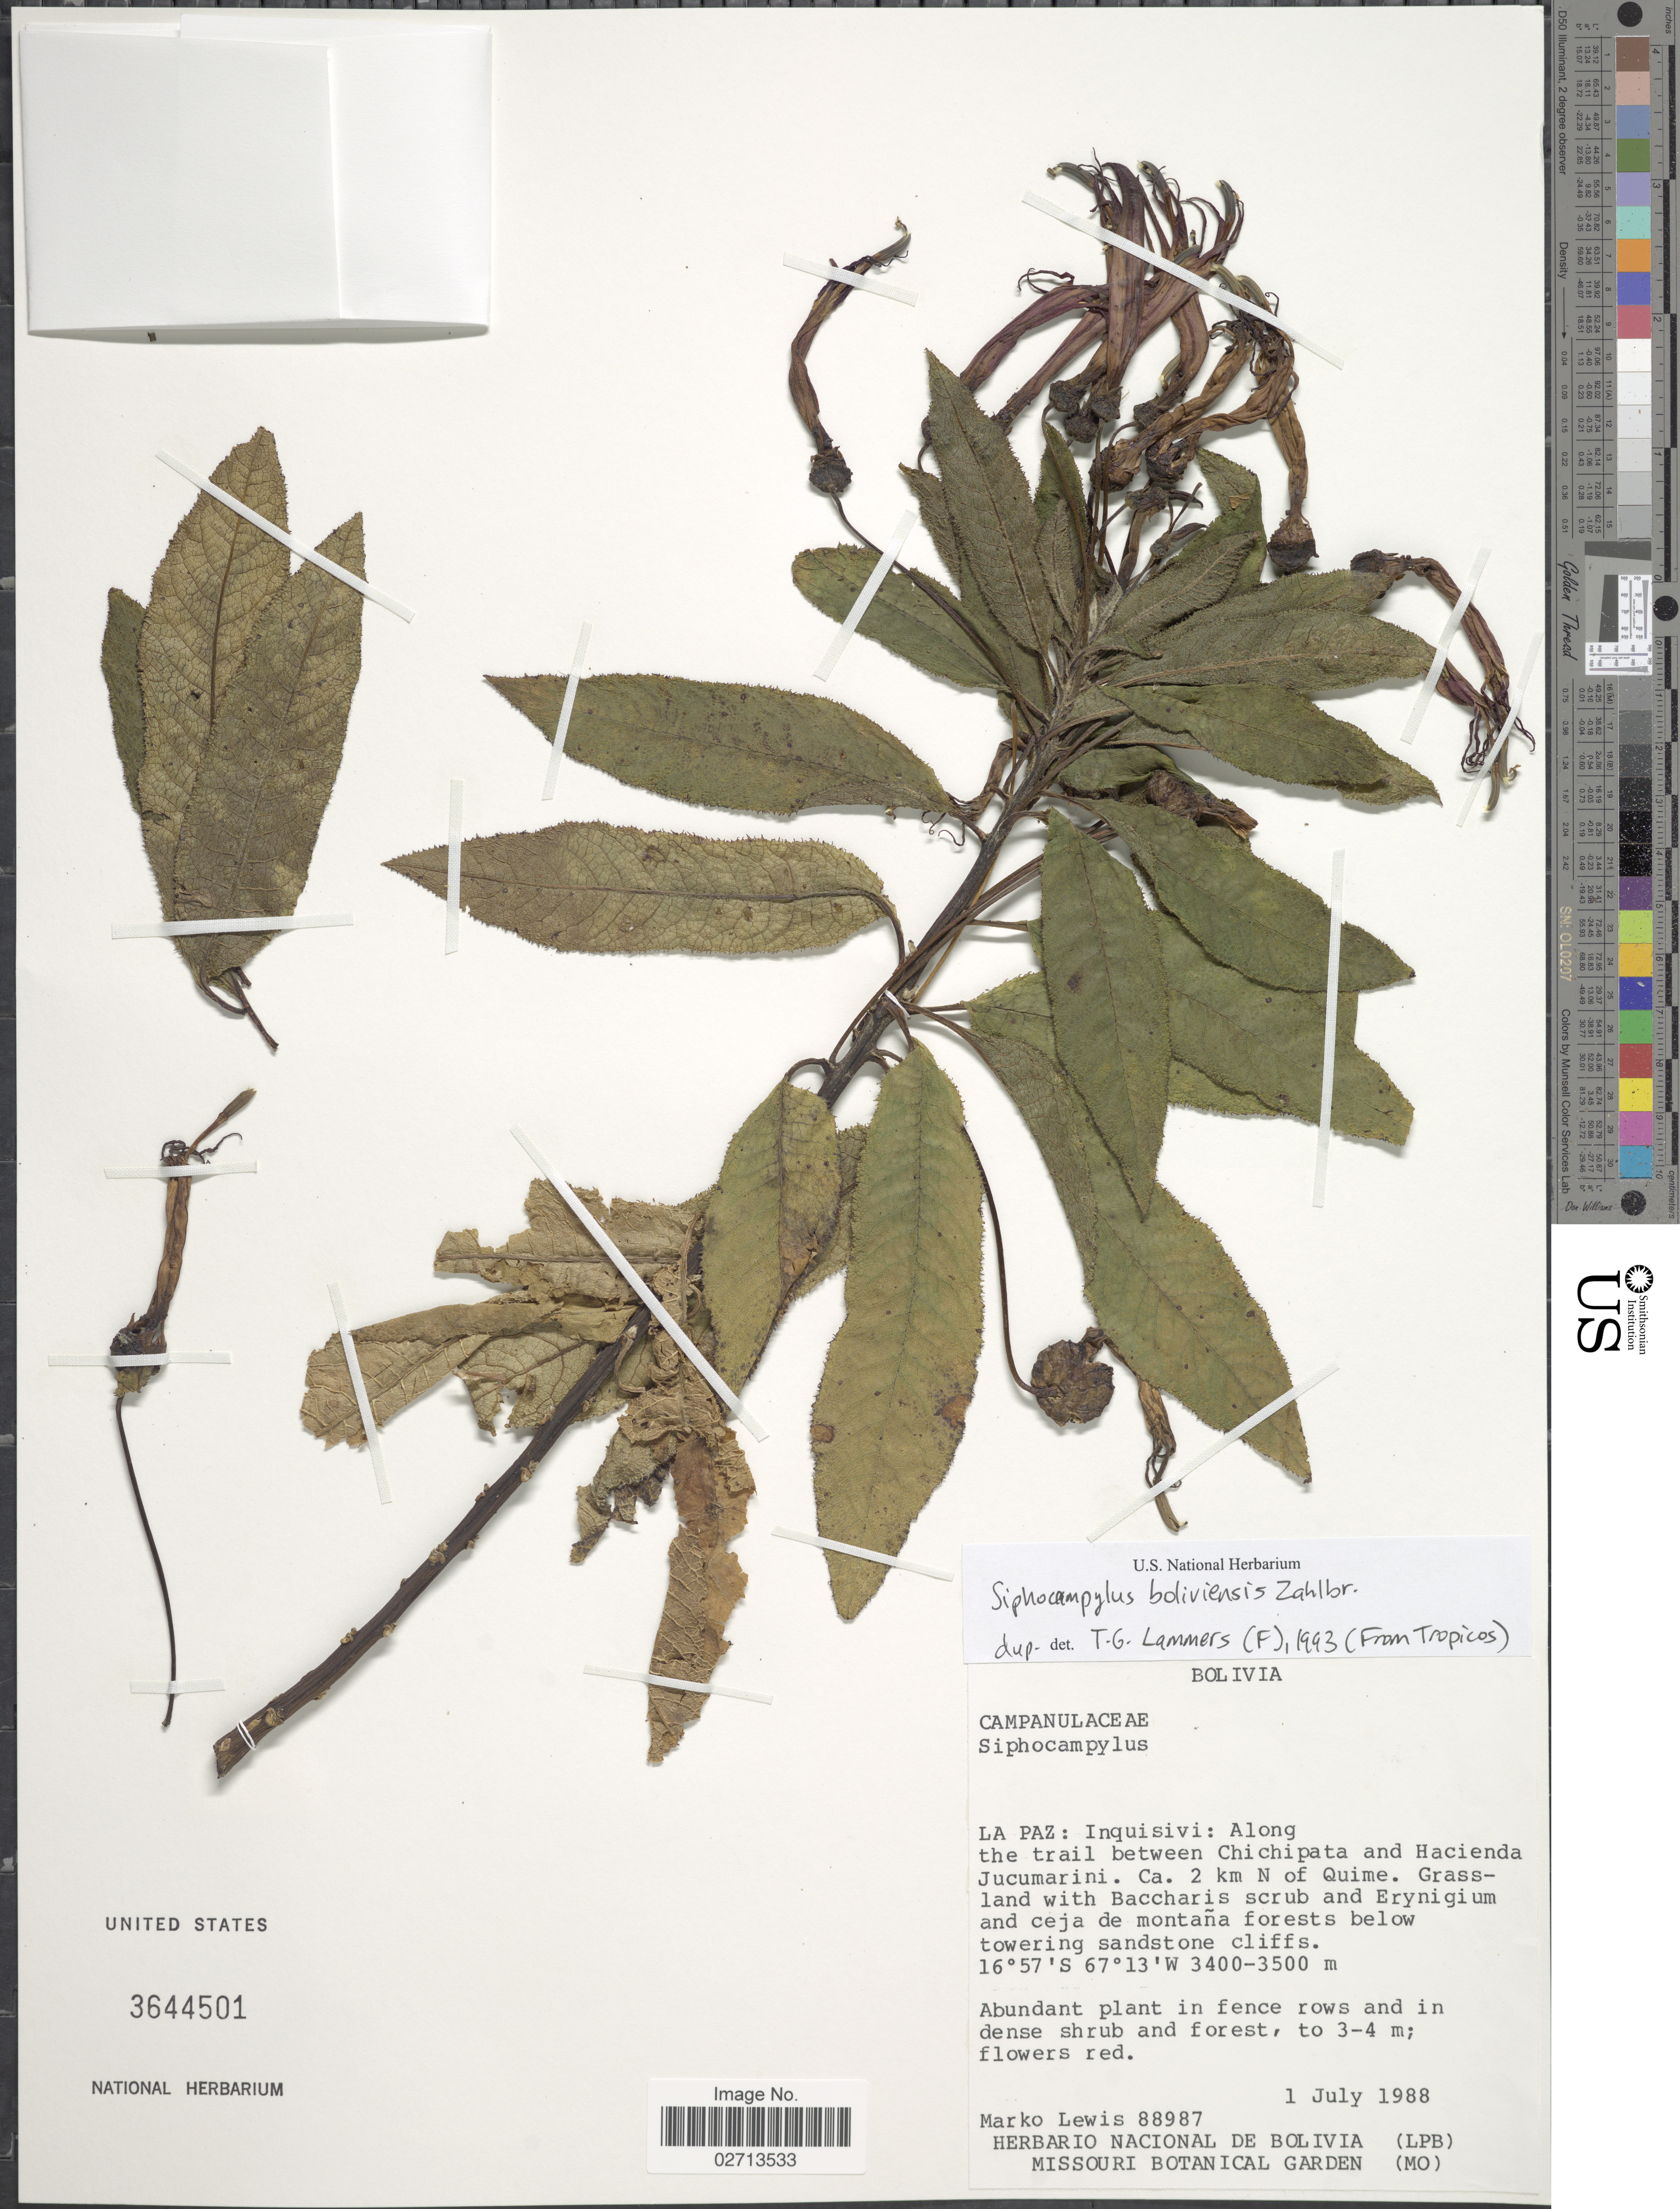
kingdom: Plantae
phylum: Tracheophyta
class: Magnoliopsida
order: Asterales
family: Campanulaceae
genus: Siphocampylus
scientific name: Siphocampylus boliviensis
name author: Zahlbr.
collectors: M. A. Lewis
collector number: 88987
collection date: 1988-07-01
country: Bolivia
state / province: La Paz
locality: Inquisivi: Along the trail between Chichipata and Hacienda Jucumarini. Ca. 2 km N of Quime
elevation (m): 3400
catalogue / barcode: US 3644501